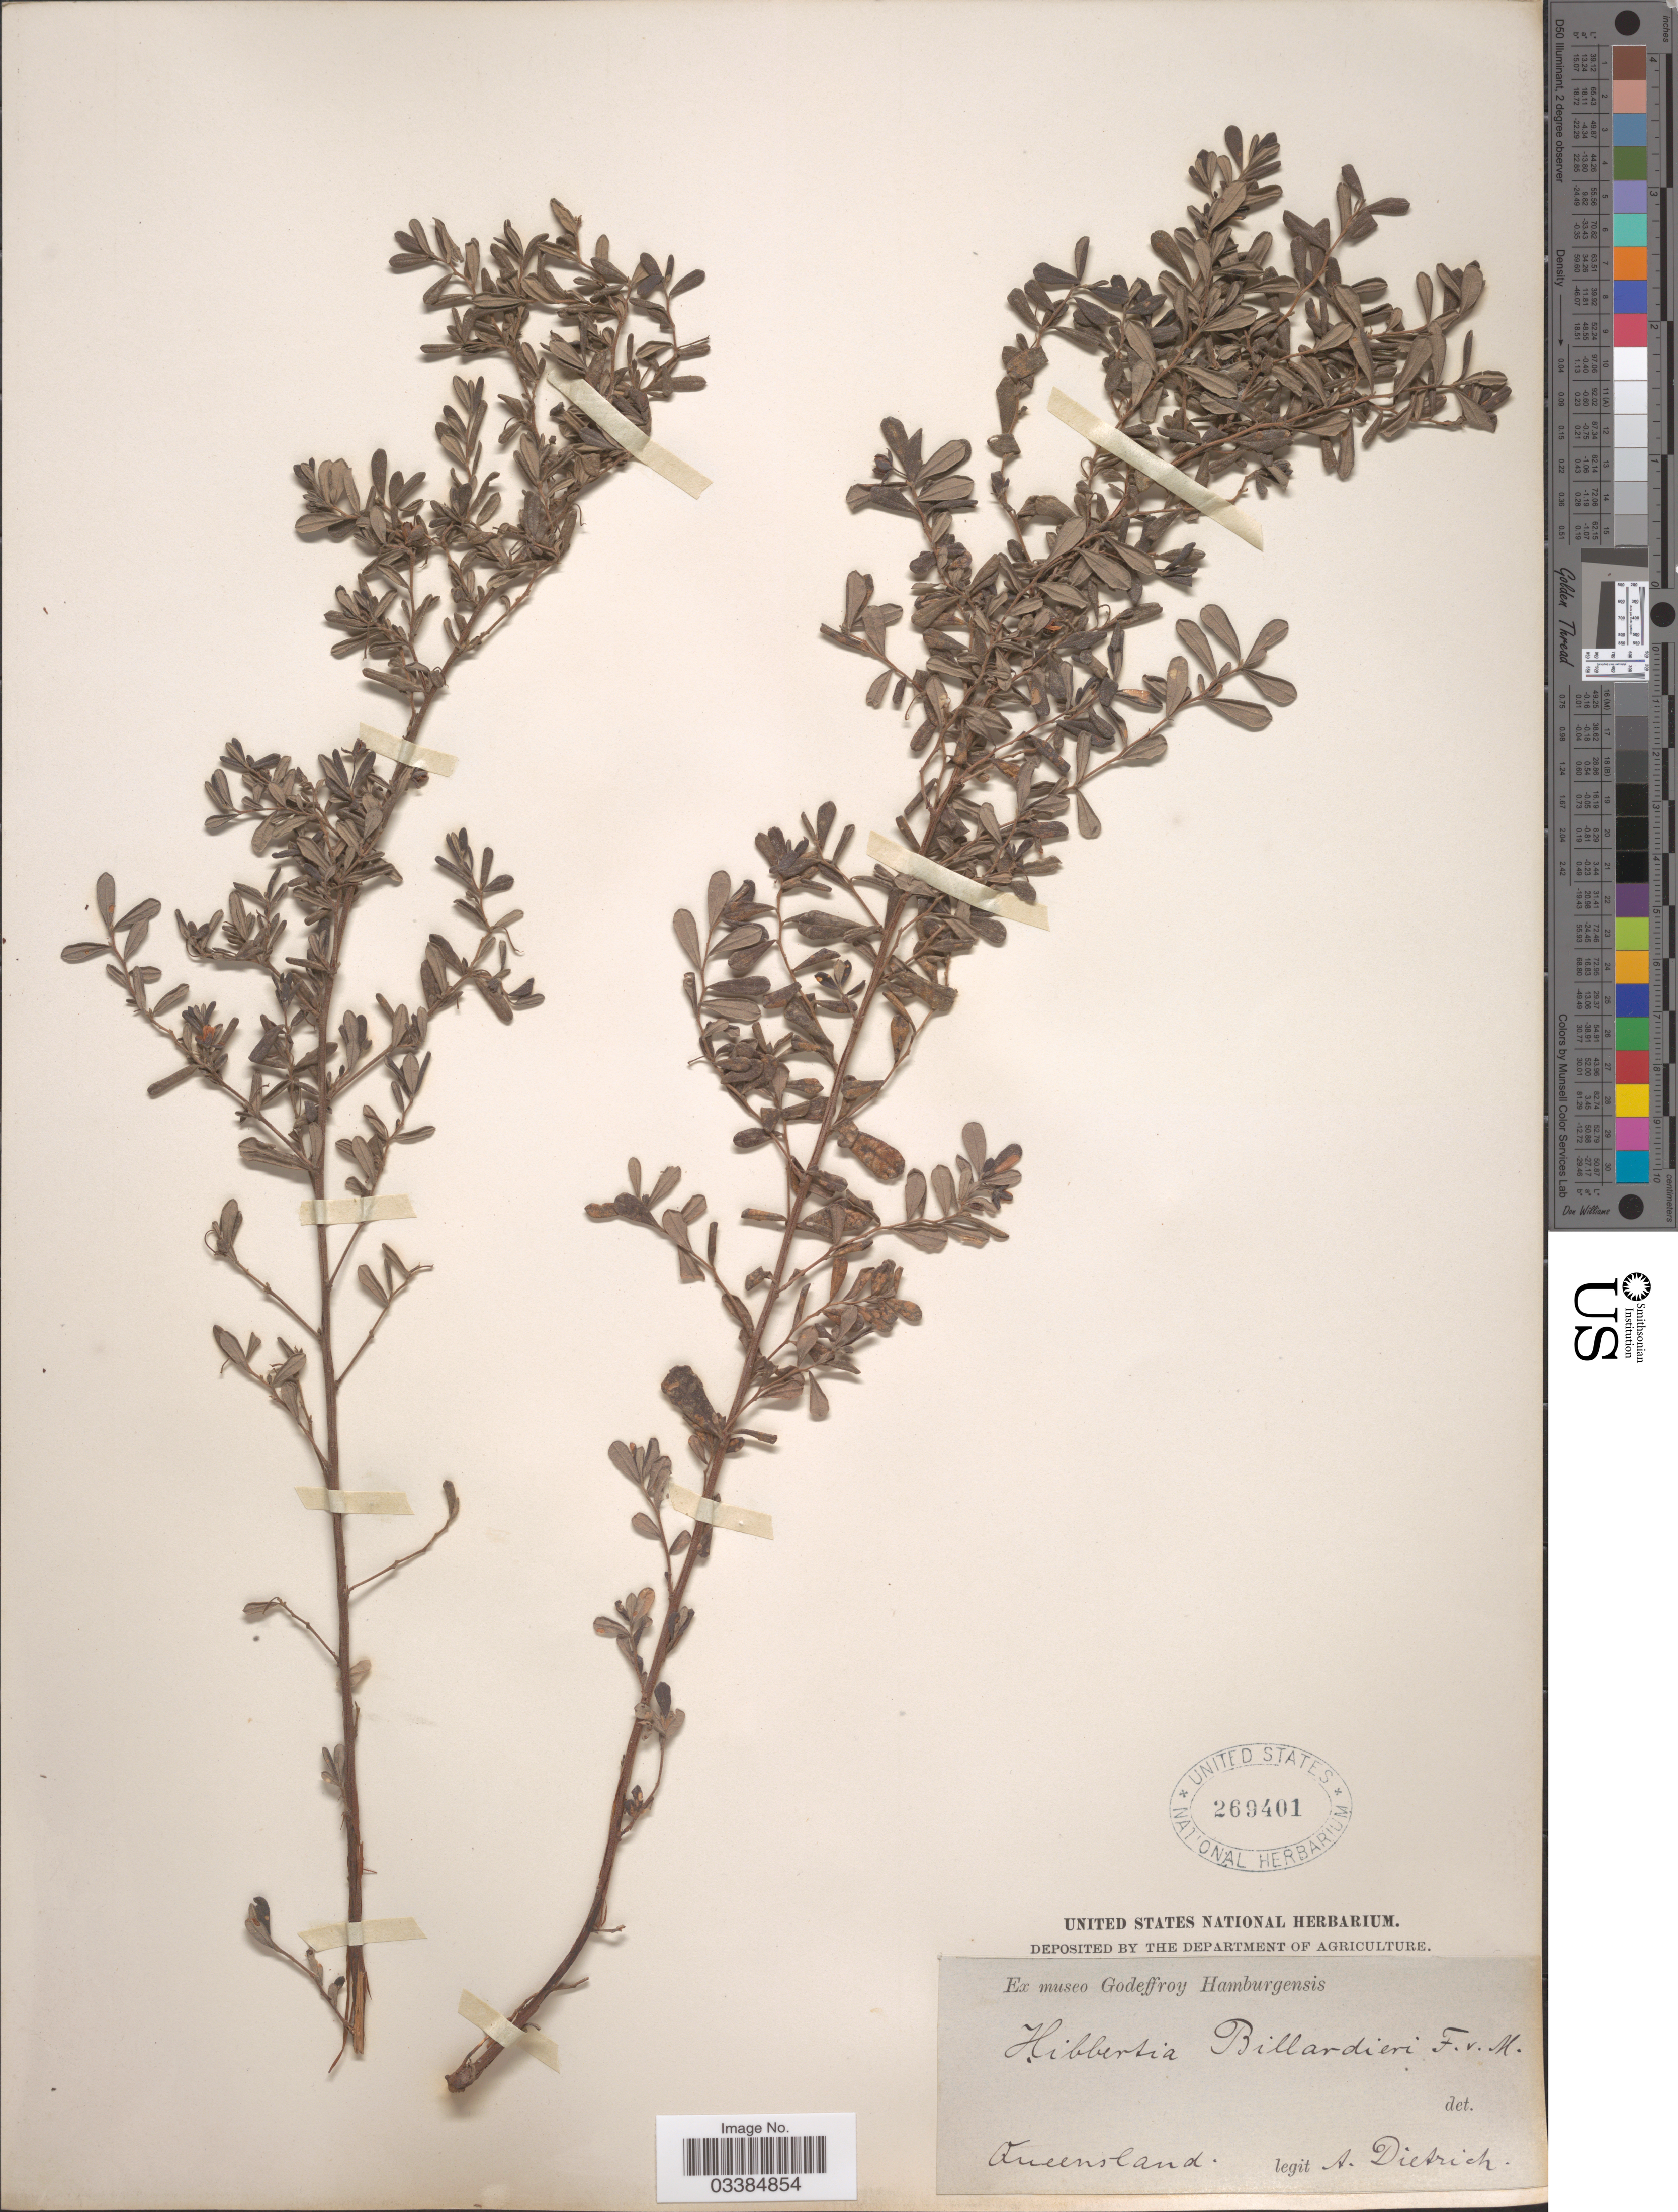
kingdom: Plantae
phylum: Tracheophyta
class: Magnoliopsida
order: Dilleniales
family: Dilleniaceae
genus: Hibbertia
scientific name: Hibbertia billardierei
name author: F. Muell.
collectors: A. Dietrich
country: Australia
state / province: Queensland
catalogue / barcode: US 269401